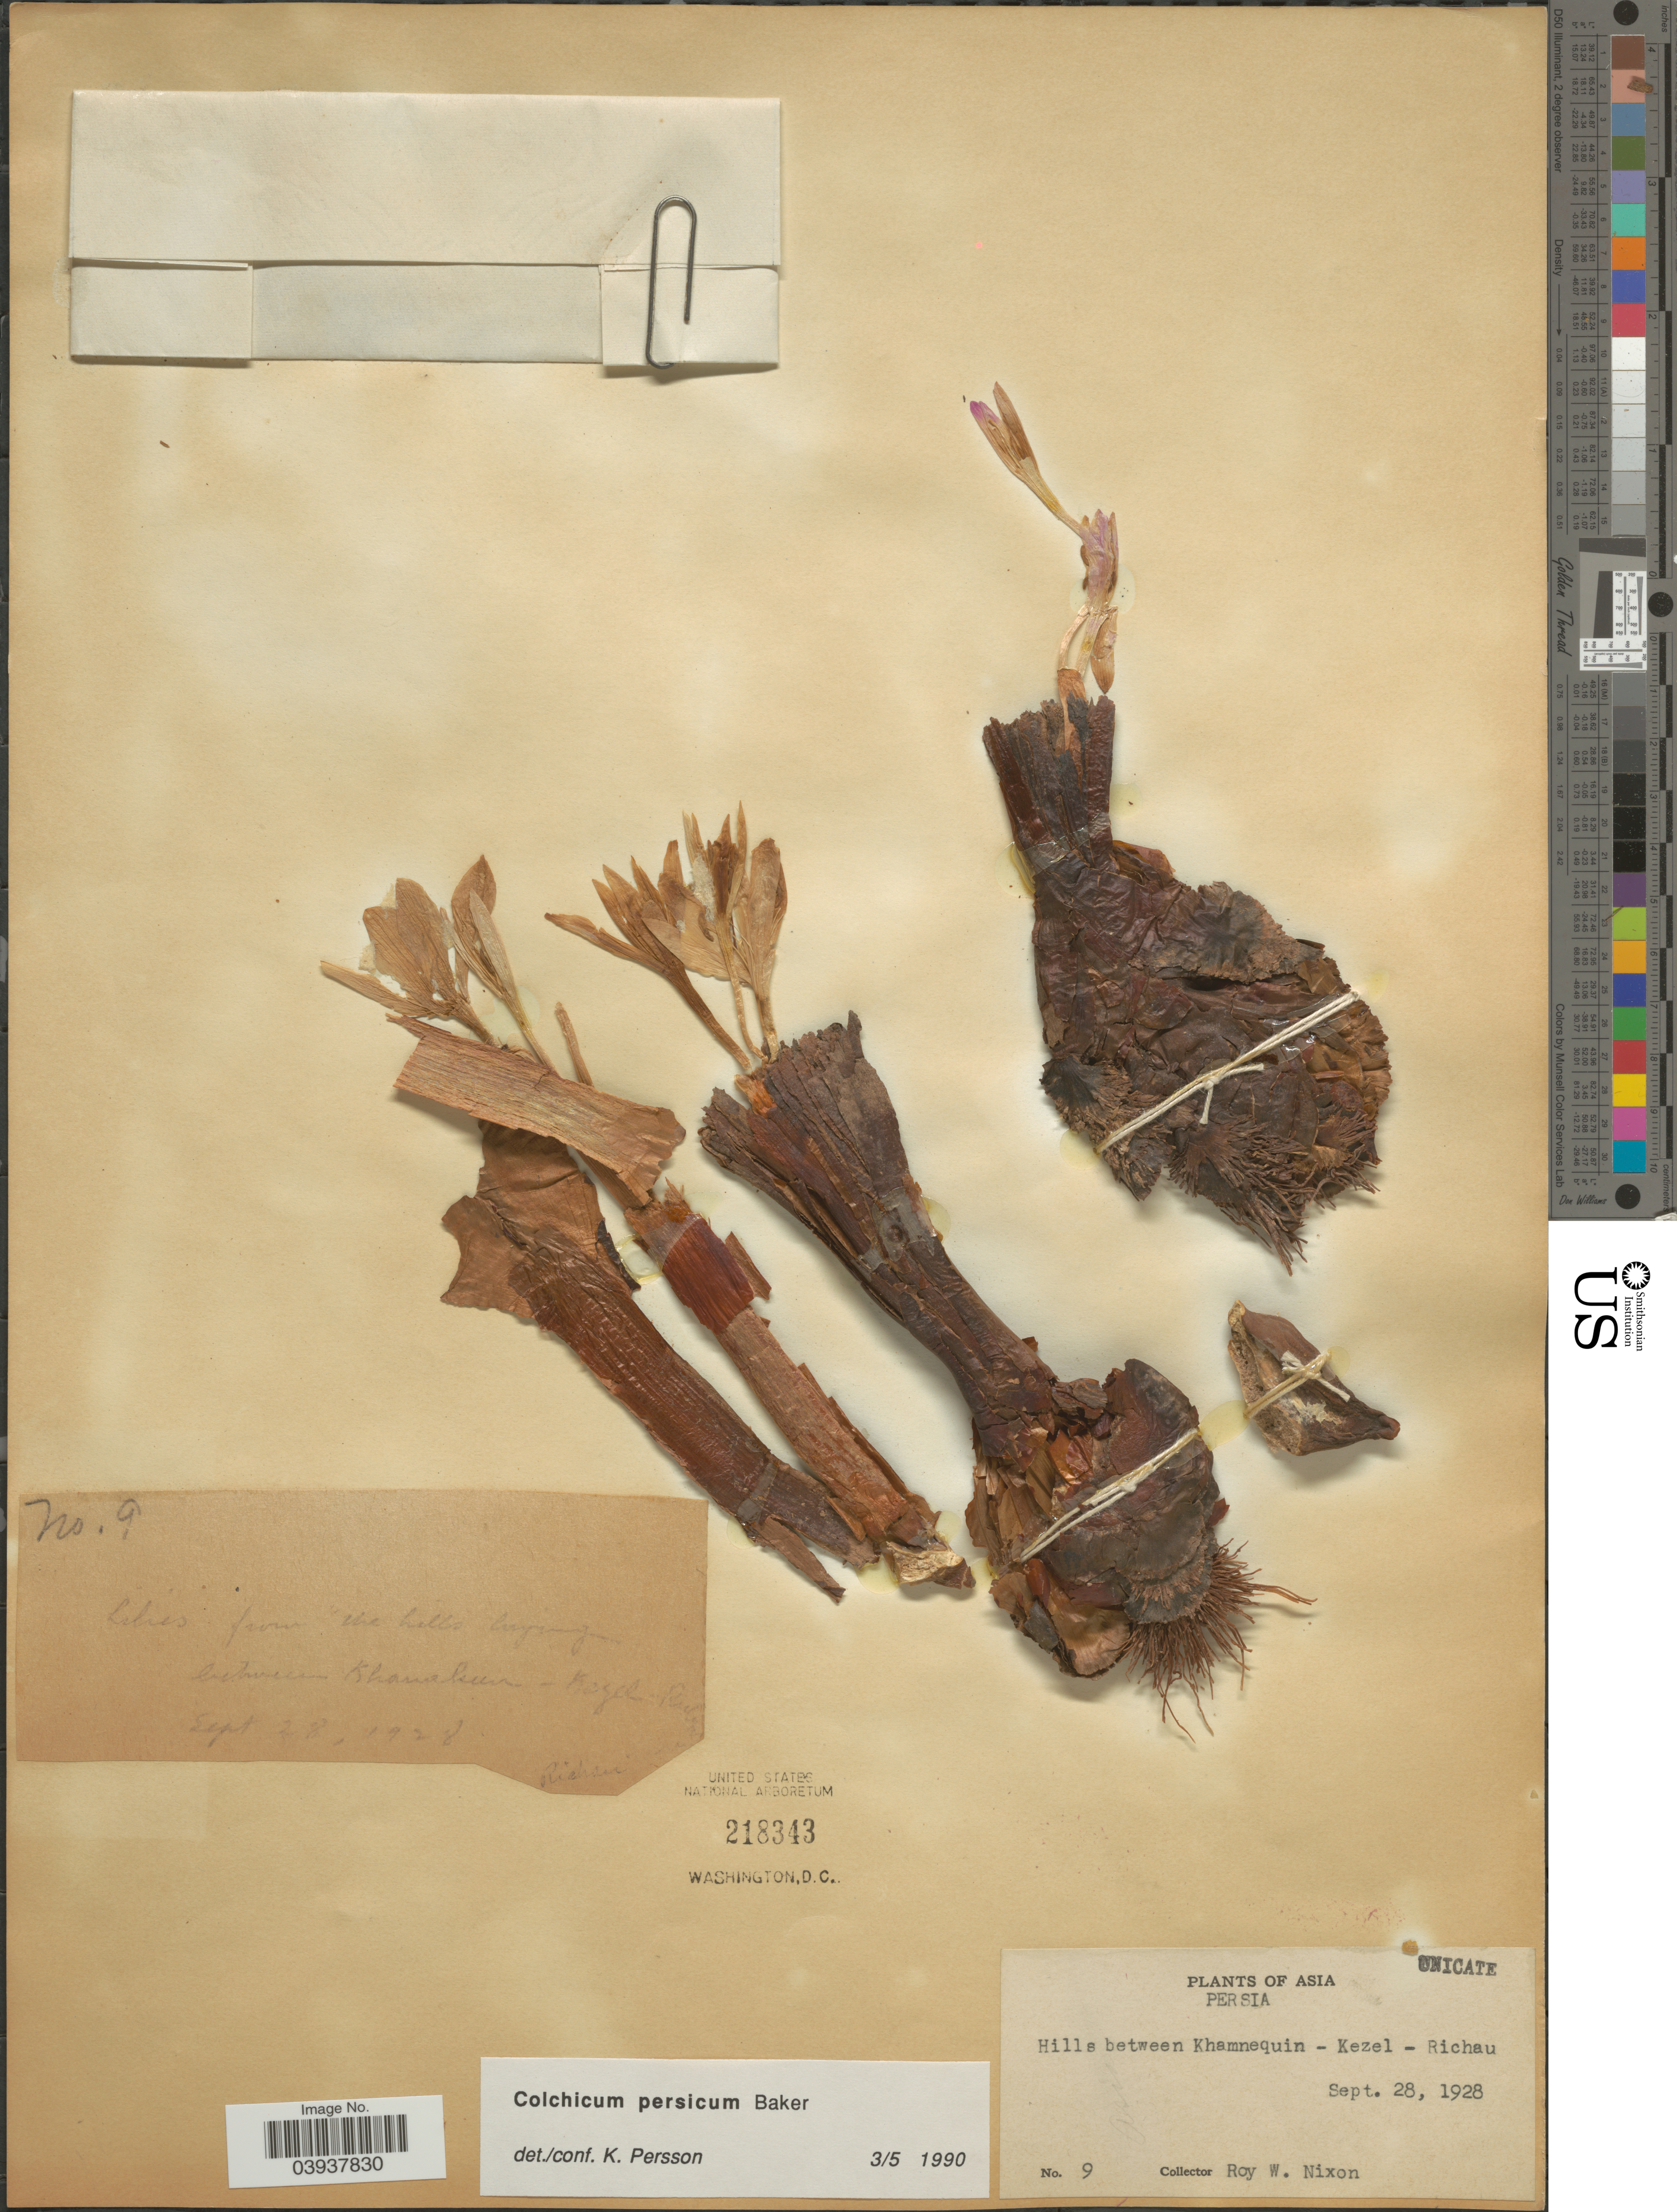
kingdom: Plantae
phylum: Tracheophyta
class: Liliopsida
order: Liliales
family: Colchicaceae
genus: Colchicum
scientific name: Colchicum persicum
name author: Baker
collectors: R. Nixon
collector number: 9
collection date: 1928-09-28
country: Iran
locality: Persia. Hills between Khamnequin - Kezel - Richau.